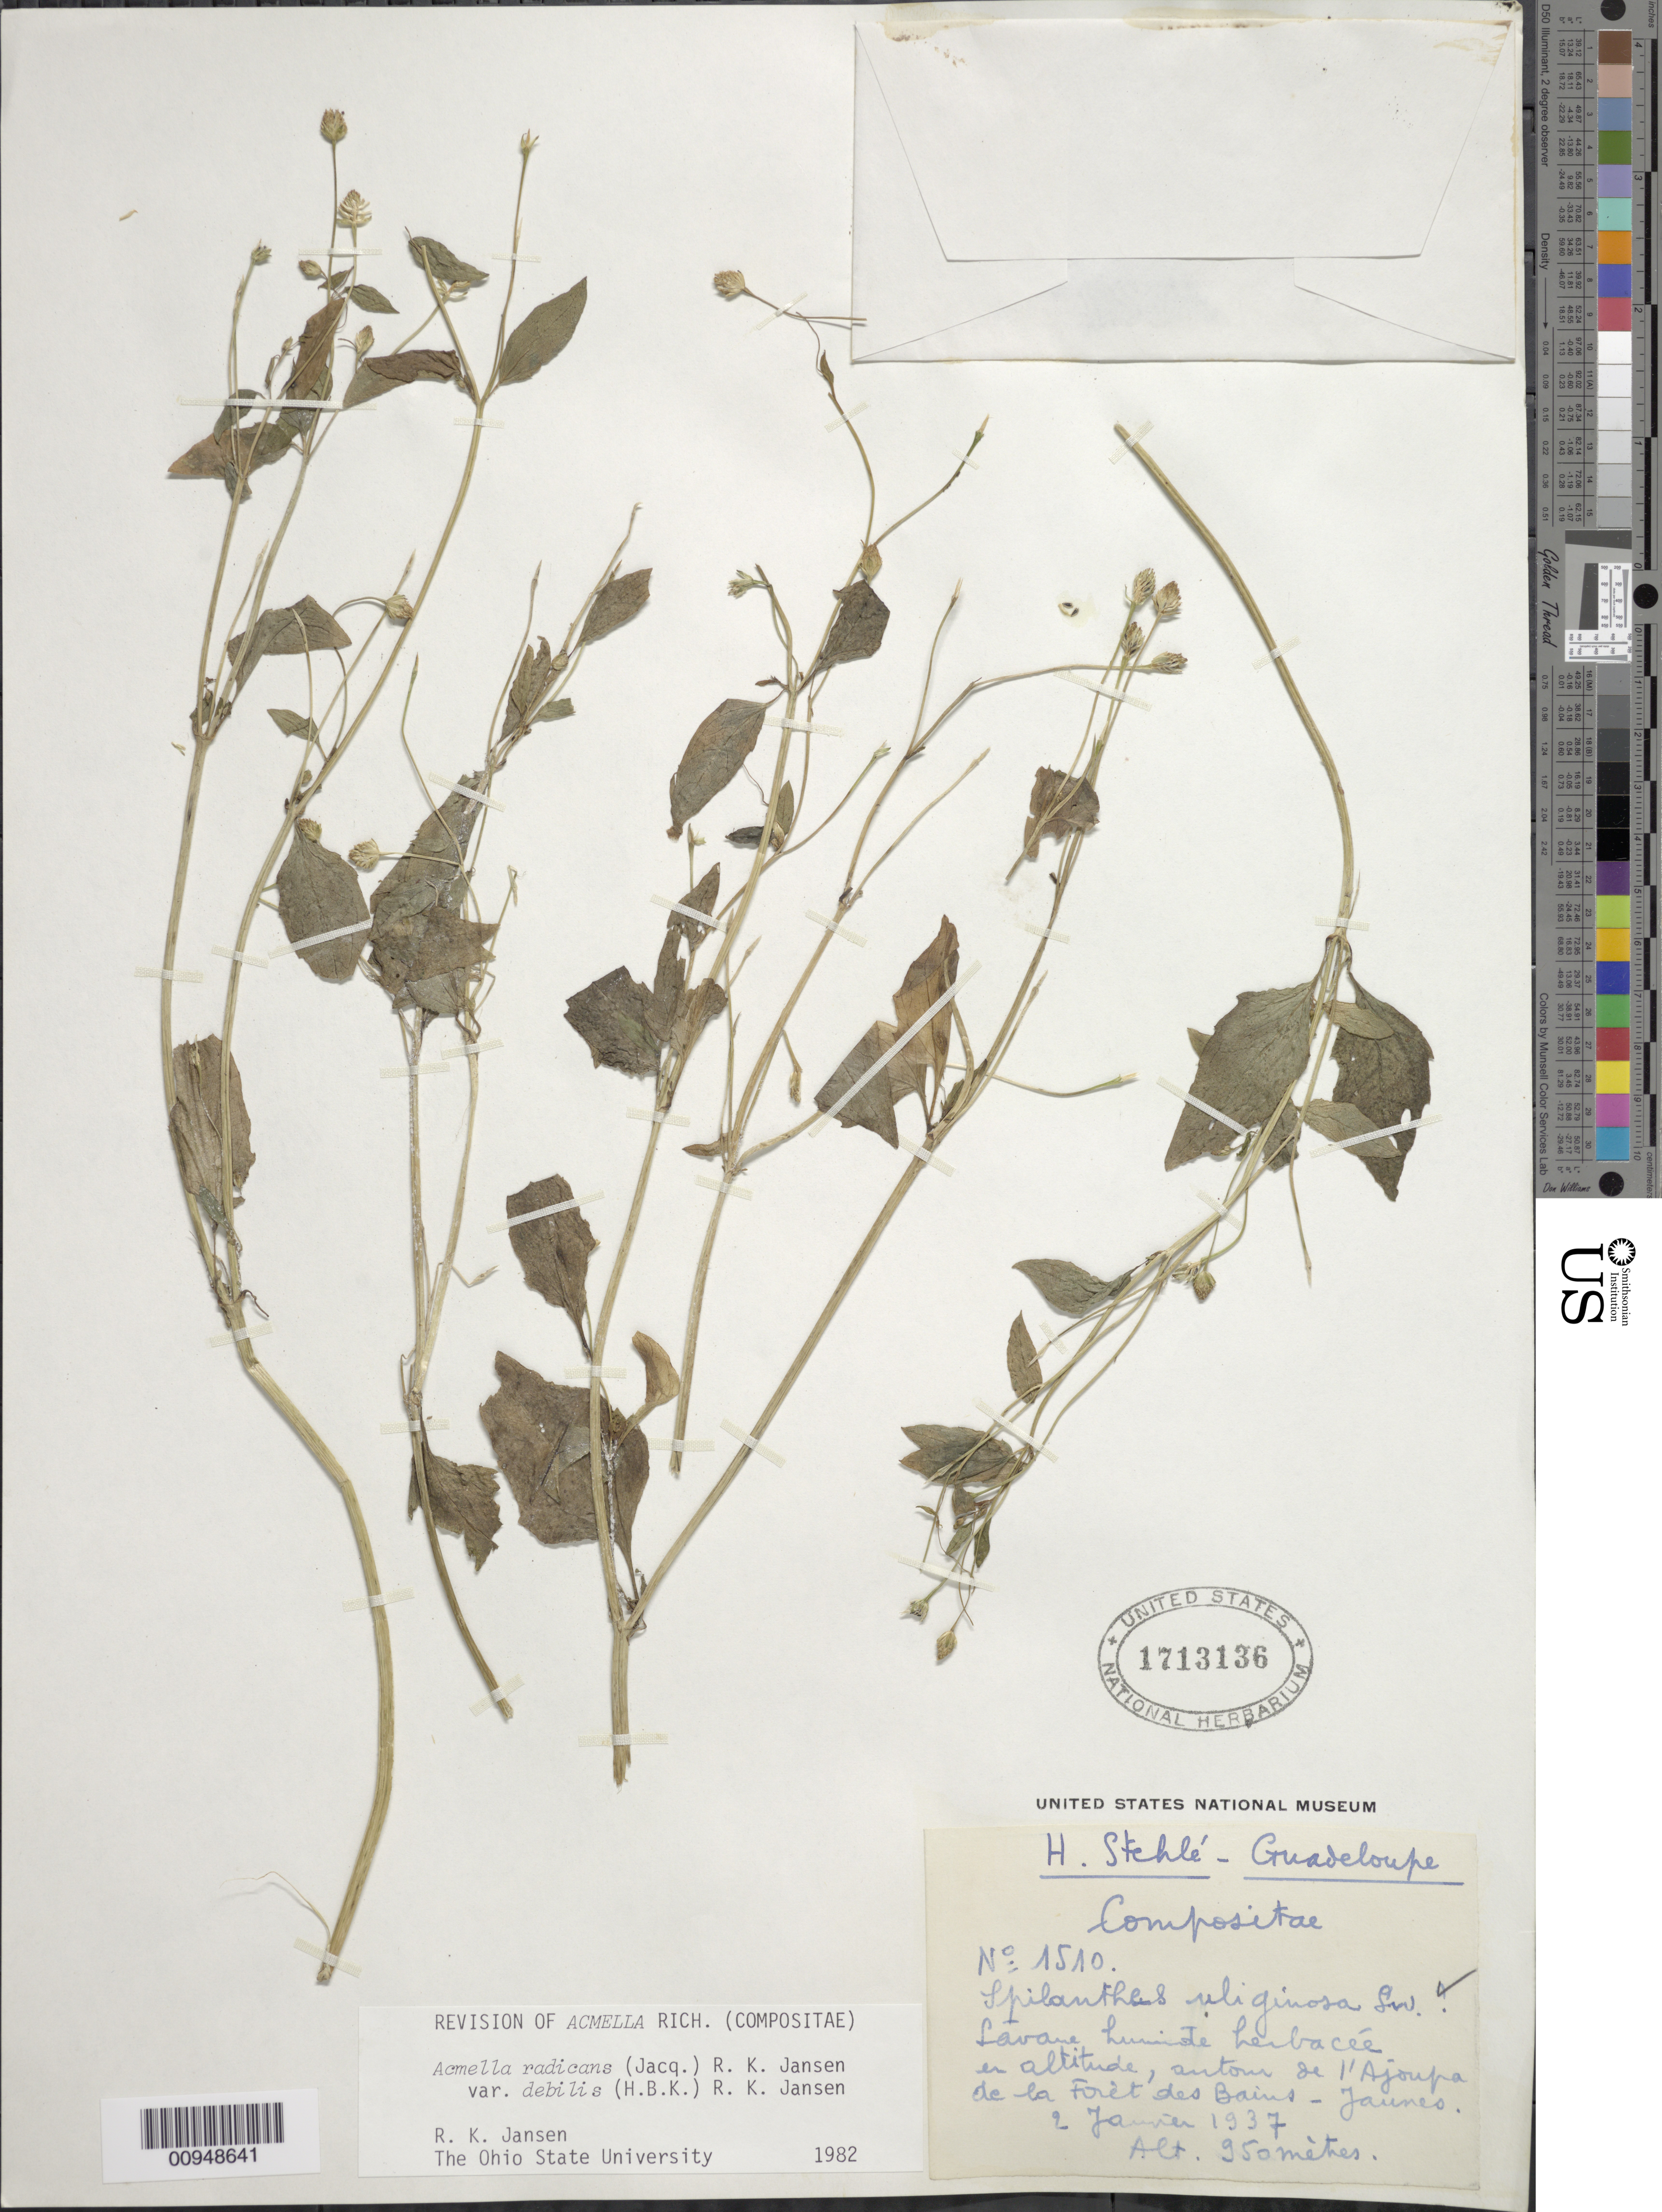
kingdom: Plantae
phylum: Tracheophyta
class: Magnoliopsida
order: Asterales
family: Asteraceae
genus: Acmella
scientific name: Acmella radicans var. debilis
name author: (Kunth) R.K. Jansen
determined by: Jansen, R. K.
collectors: H. Stehlé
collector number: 1510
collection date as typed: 02 Jan 1937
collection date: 1937-01-02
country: Guadeloupe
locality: Antour de l'Ajoupa de la Fôret des Bains - Jaunes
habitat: Lávaue humide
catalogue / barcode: US 1713136